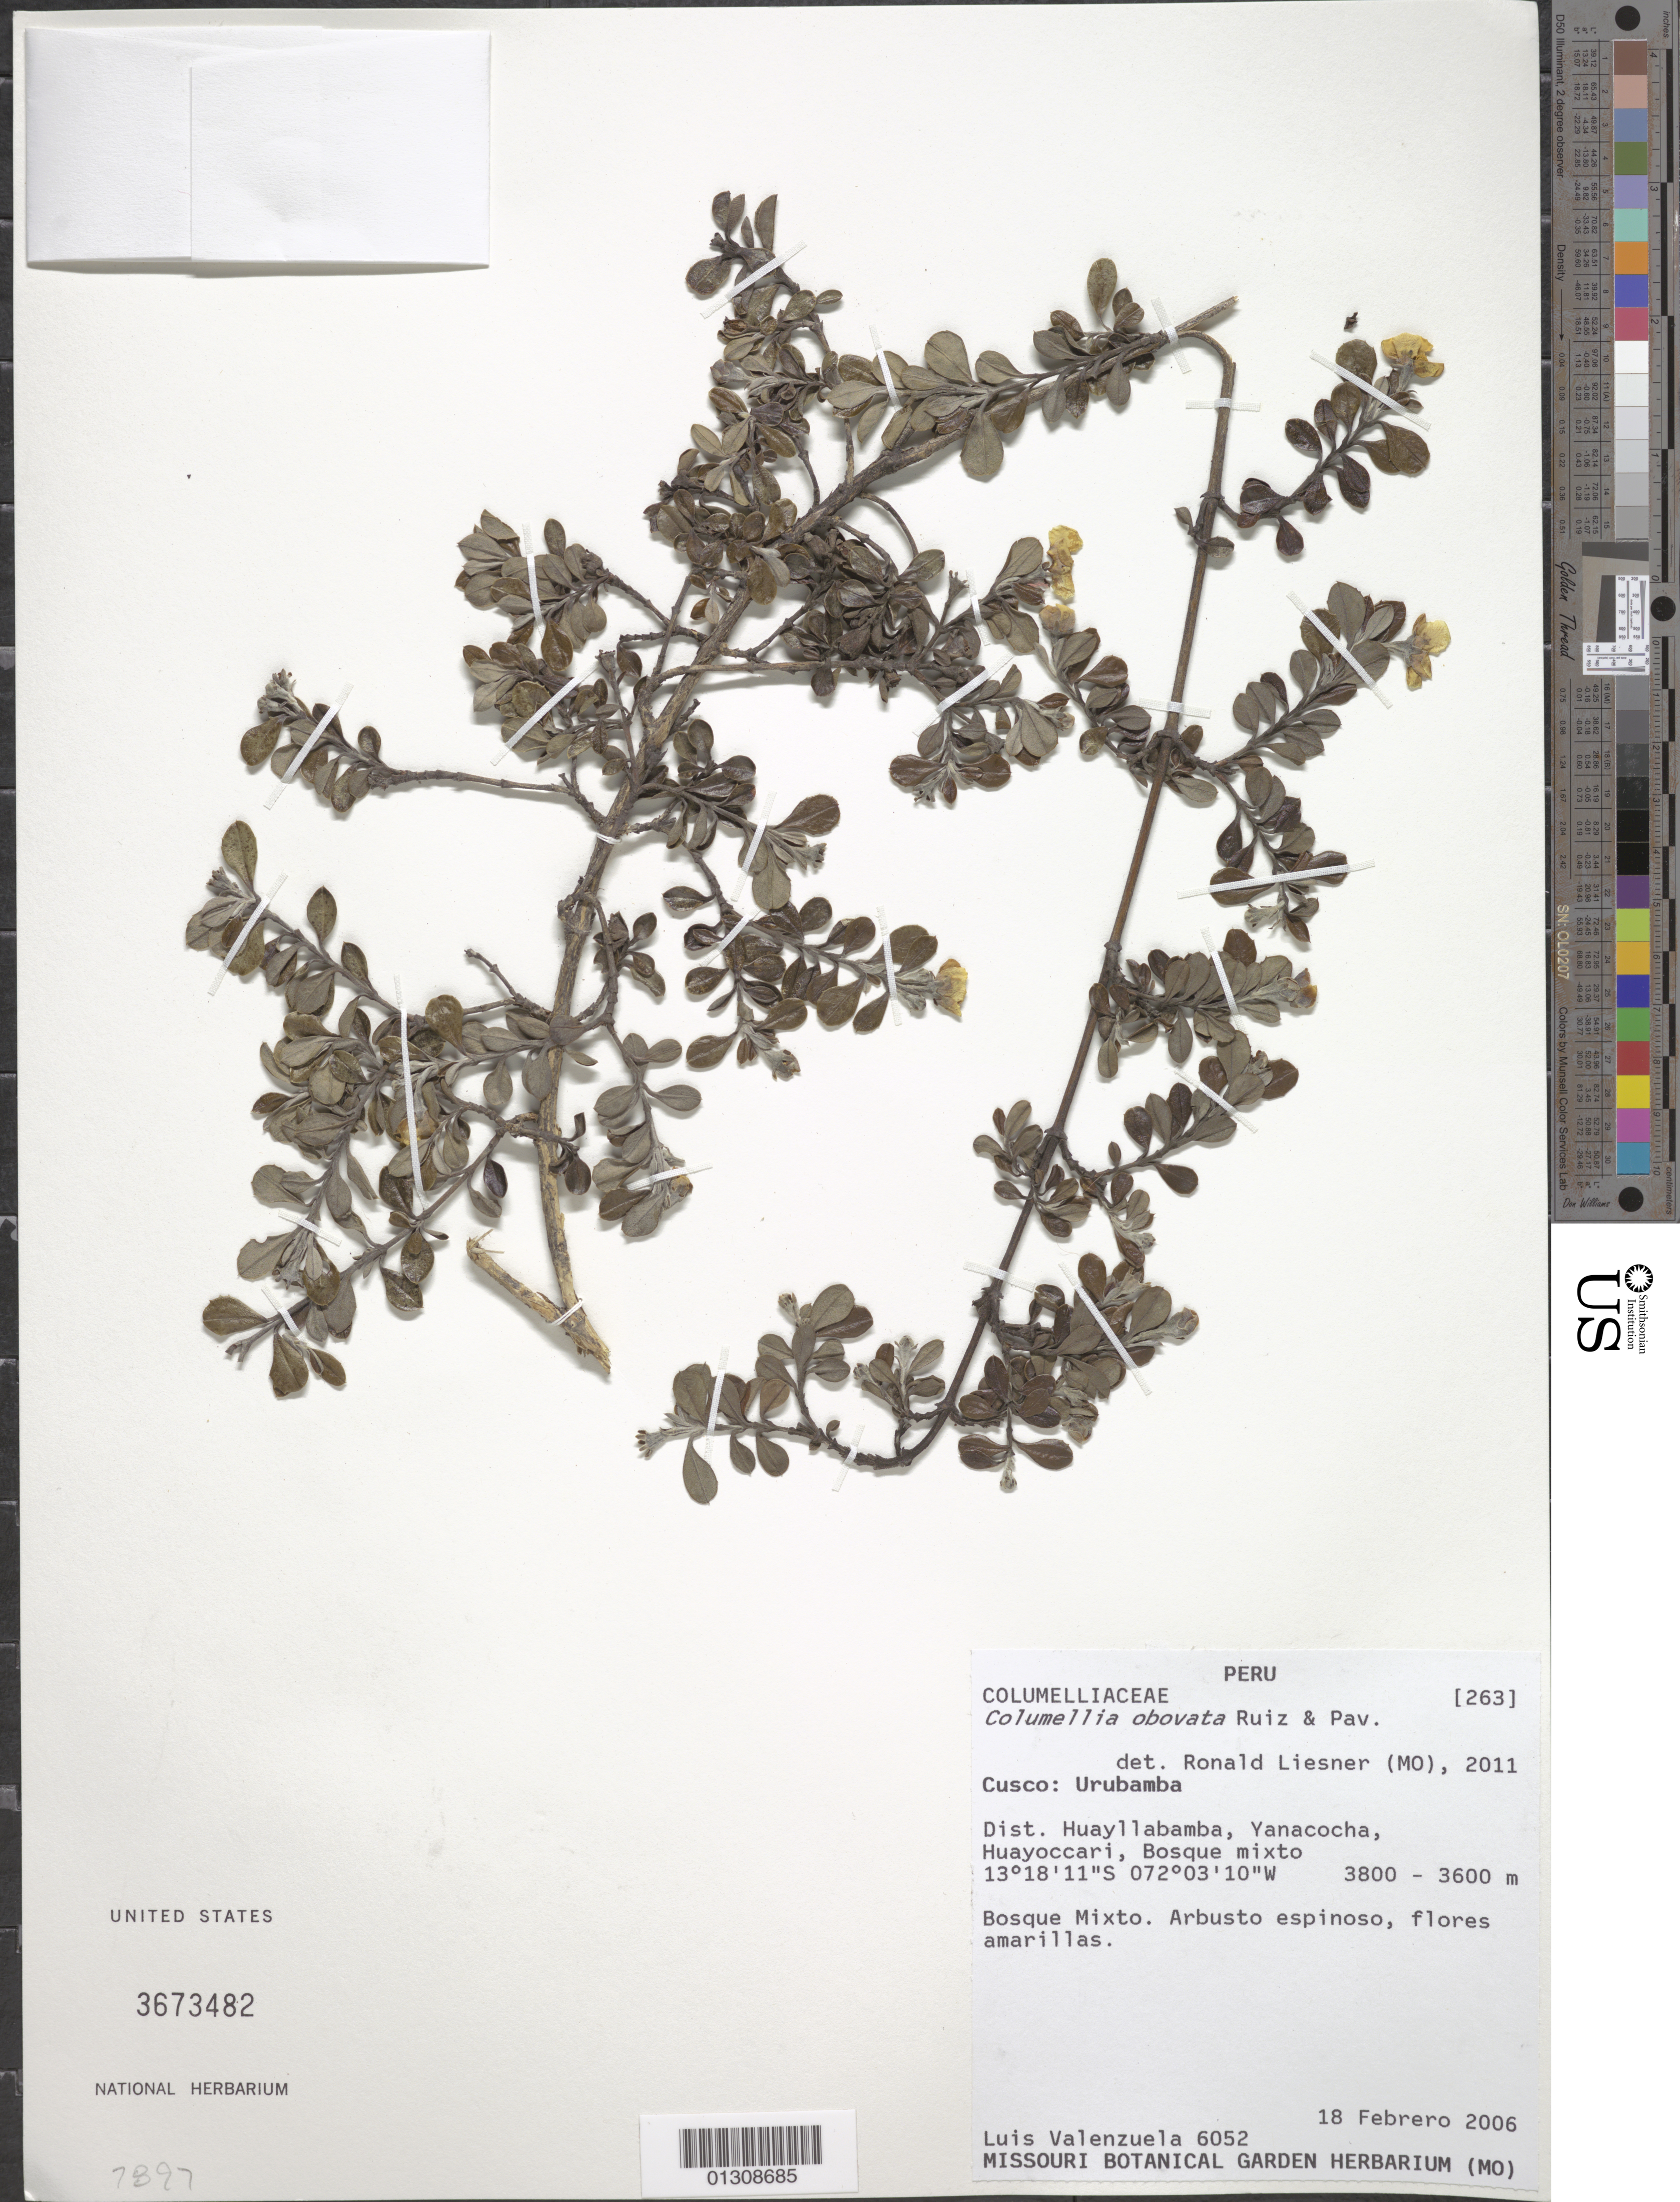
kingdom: Plantae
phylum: Tracheophyta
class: Magnoliopsida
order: Bruniales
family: Columelliaceae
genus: Columellia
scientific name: Columellia obovata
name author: Ruiz & Pav.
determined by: Liesner, R. L.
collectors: L. Valenzuela G.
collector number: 6052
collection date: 2006-02-18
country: Peru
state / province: Cusco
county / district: Urubamba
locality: Cusco: Urubamba. Dist. Huayllabamba, Yanacocha, Huayoccari, Bosque mixto.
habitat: Bosque Mixto. Arbusto espinoso, flores amarillas.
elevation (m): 3600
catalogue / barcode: US 3673482